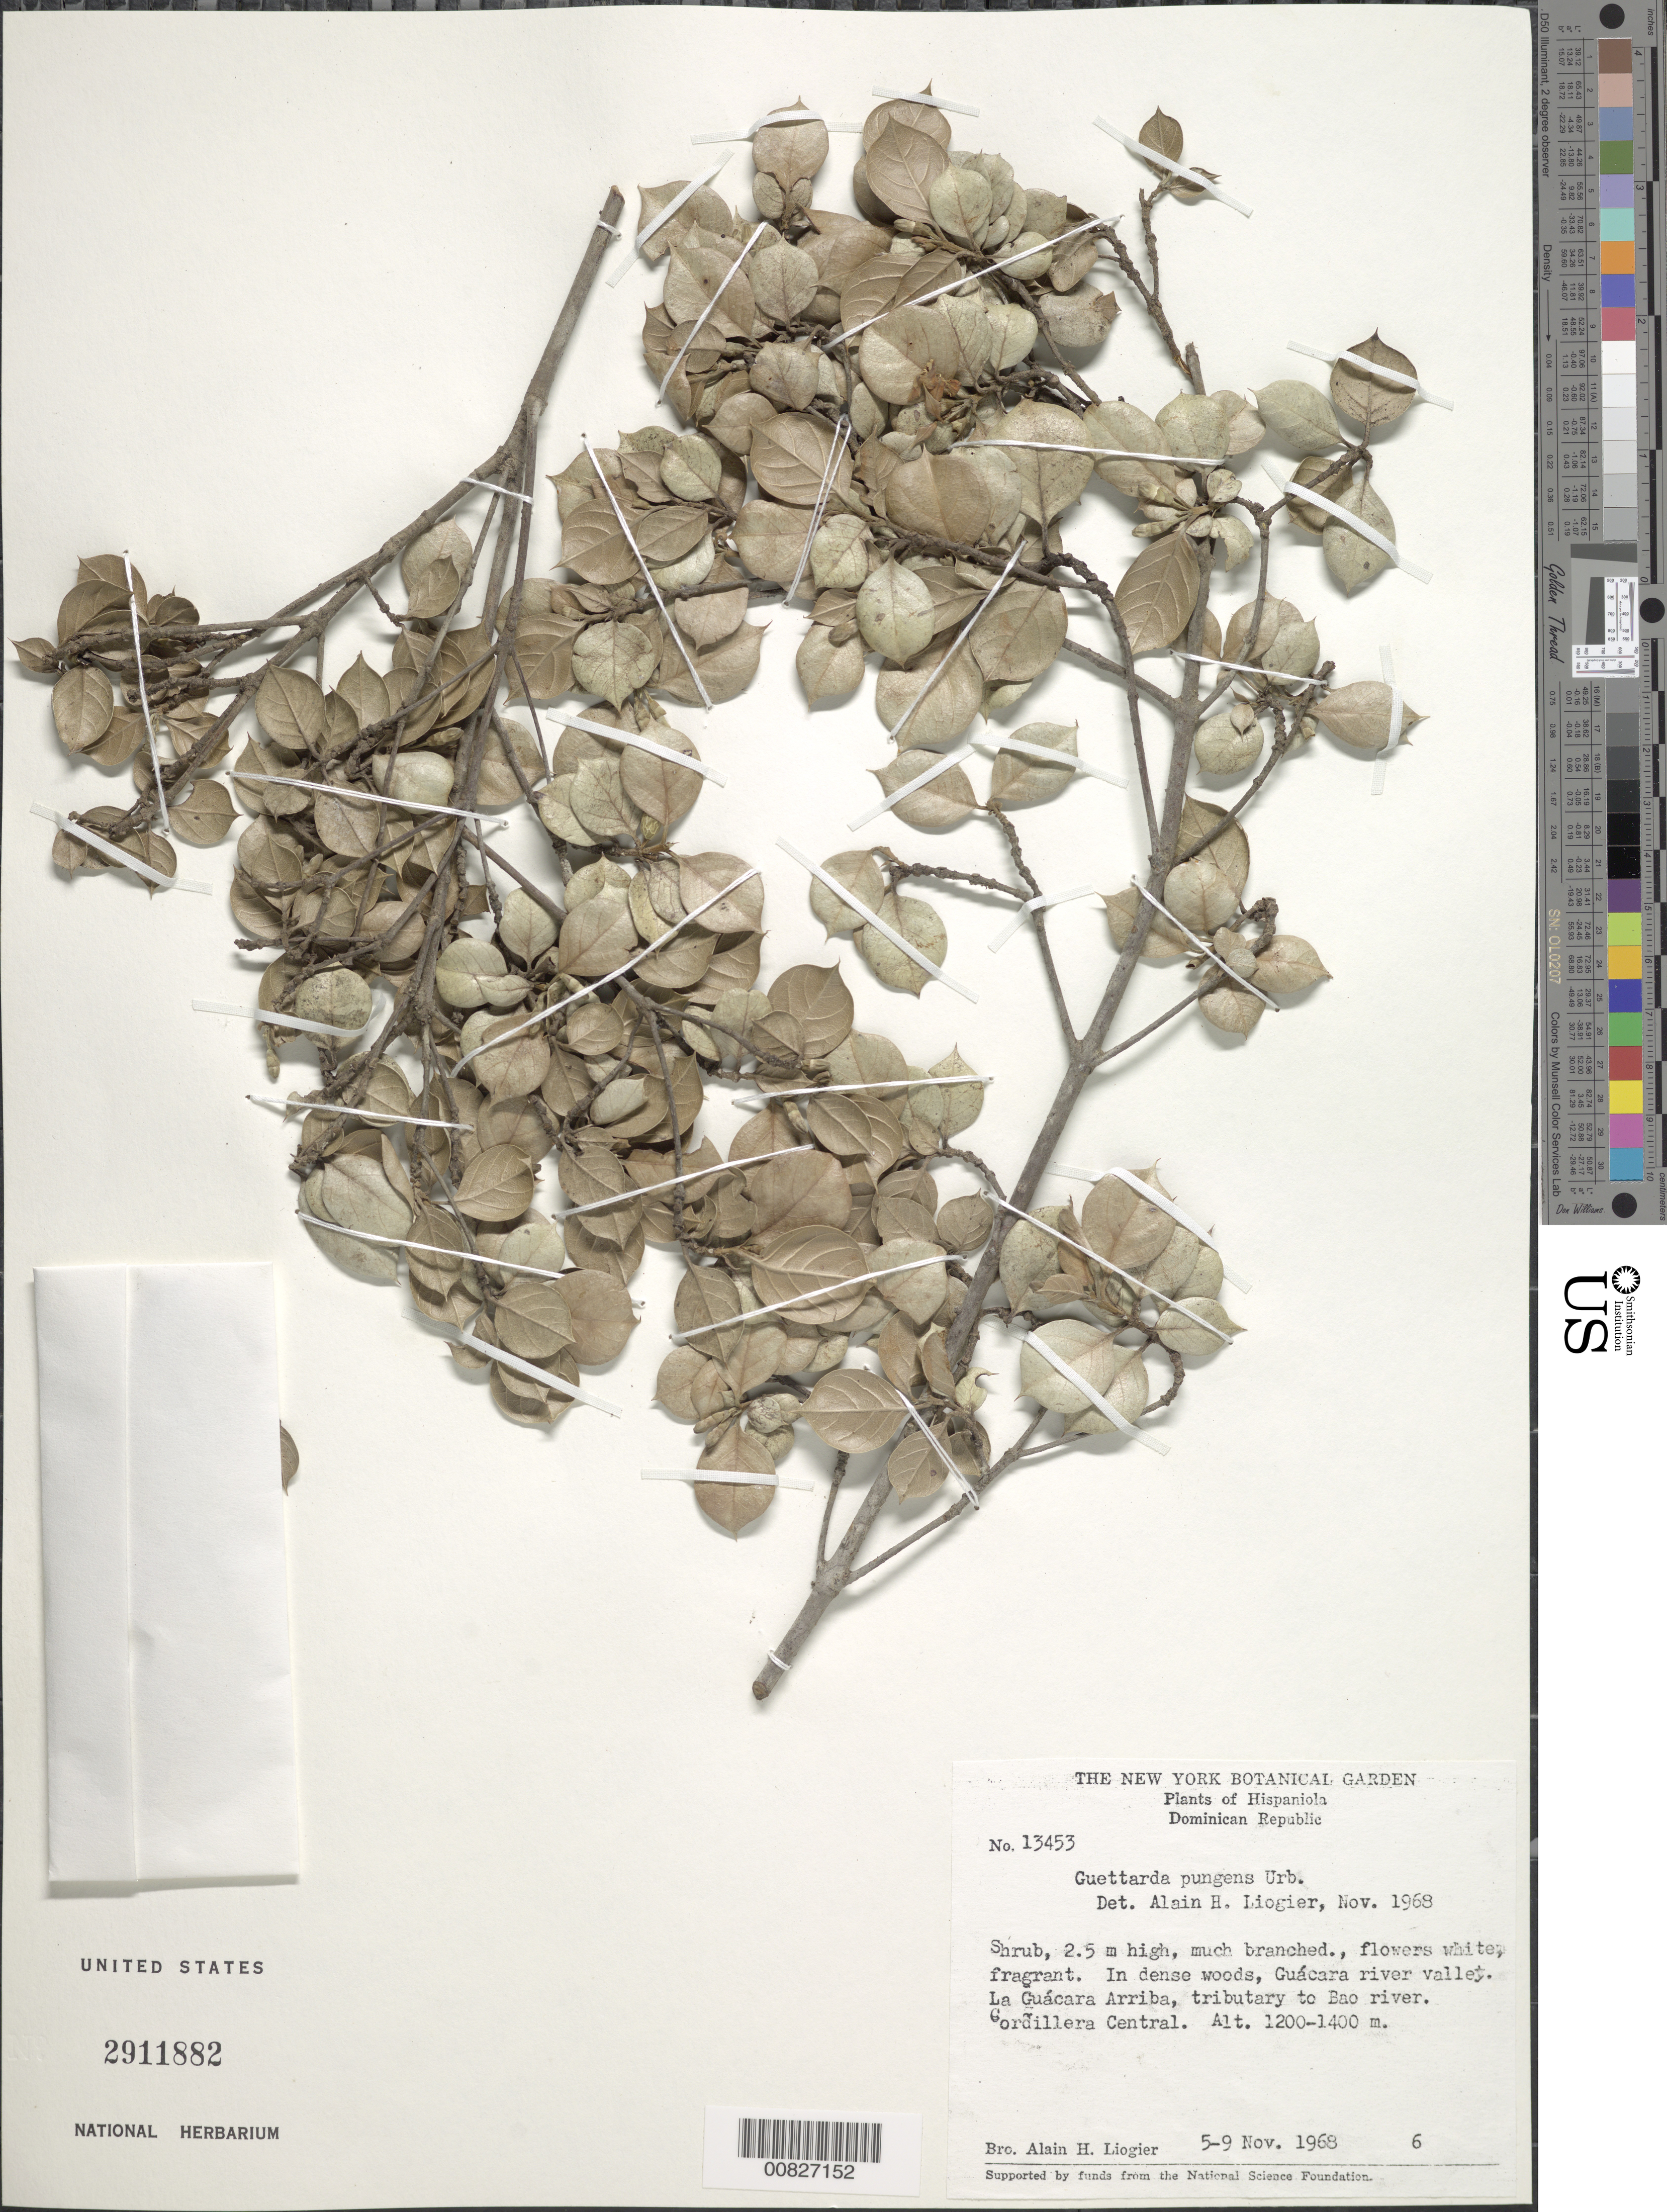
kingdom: Plantae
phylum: Tracheophyta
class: Magnoliopsida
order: Gentianales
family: Rubiaceae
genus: Guettarda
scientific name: Guettarda pungens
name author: Urb.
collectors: A. H. Liogier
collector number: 13453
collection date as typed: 05 Nov 1968 to 09 Nov 1968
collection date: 1968-11-05/1968-11-09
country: Dominican Republic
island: Hispaniola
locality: Guácara river valley, La Guácara Arriba, tributary to Bao River, Cordillera Central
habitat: In dense woods along river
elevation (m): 1200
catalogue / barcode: US 291182